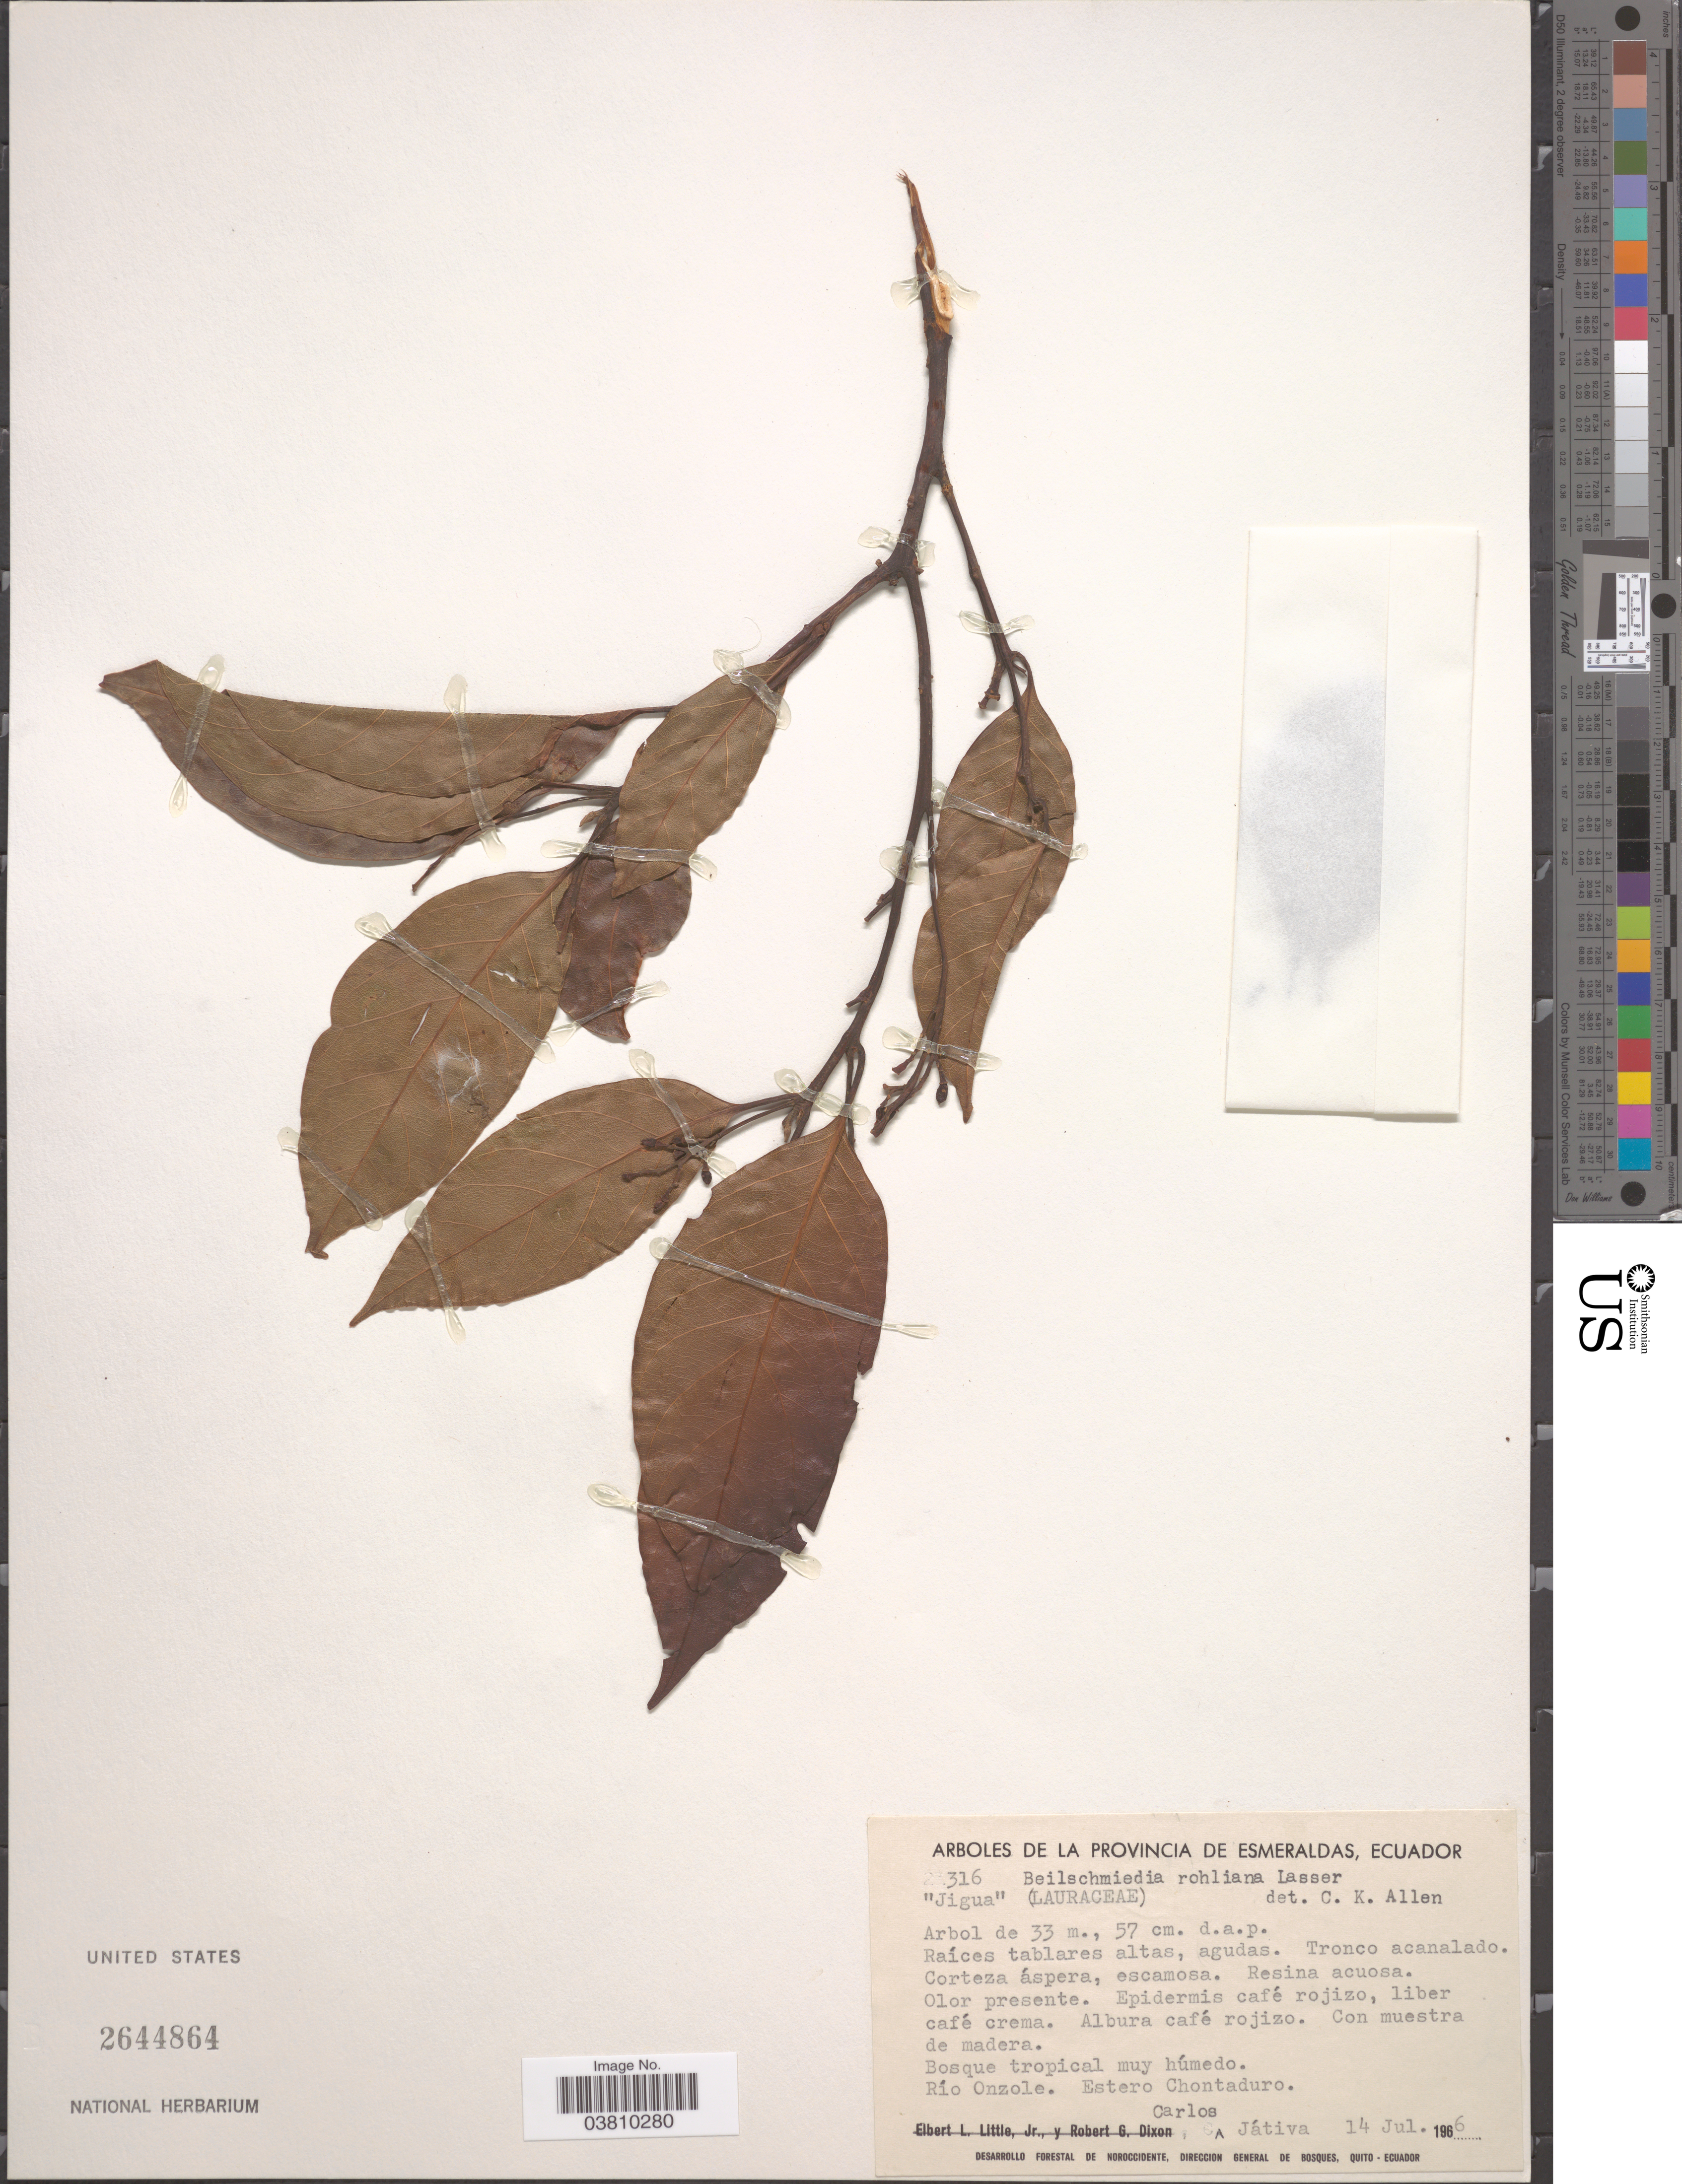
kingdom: Plantae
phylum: Tracheophyta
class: Magnoliopsida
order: Laurales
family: Lauraceae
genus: Beilschmiedia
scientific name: Beilschmiedia roehliana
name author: Lasser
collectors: C. D. Játiva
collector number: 316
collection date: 1966-07-14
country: Ecuador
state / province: Esmeraldas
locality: Río Onzole. Estero Chontaduro.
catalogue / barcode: US 2644864